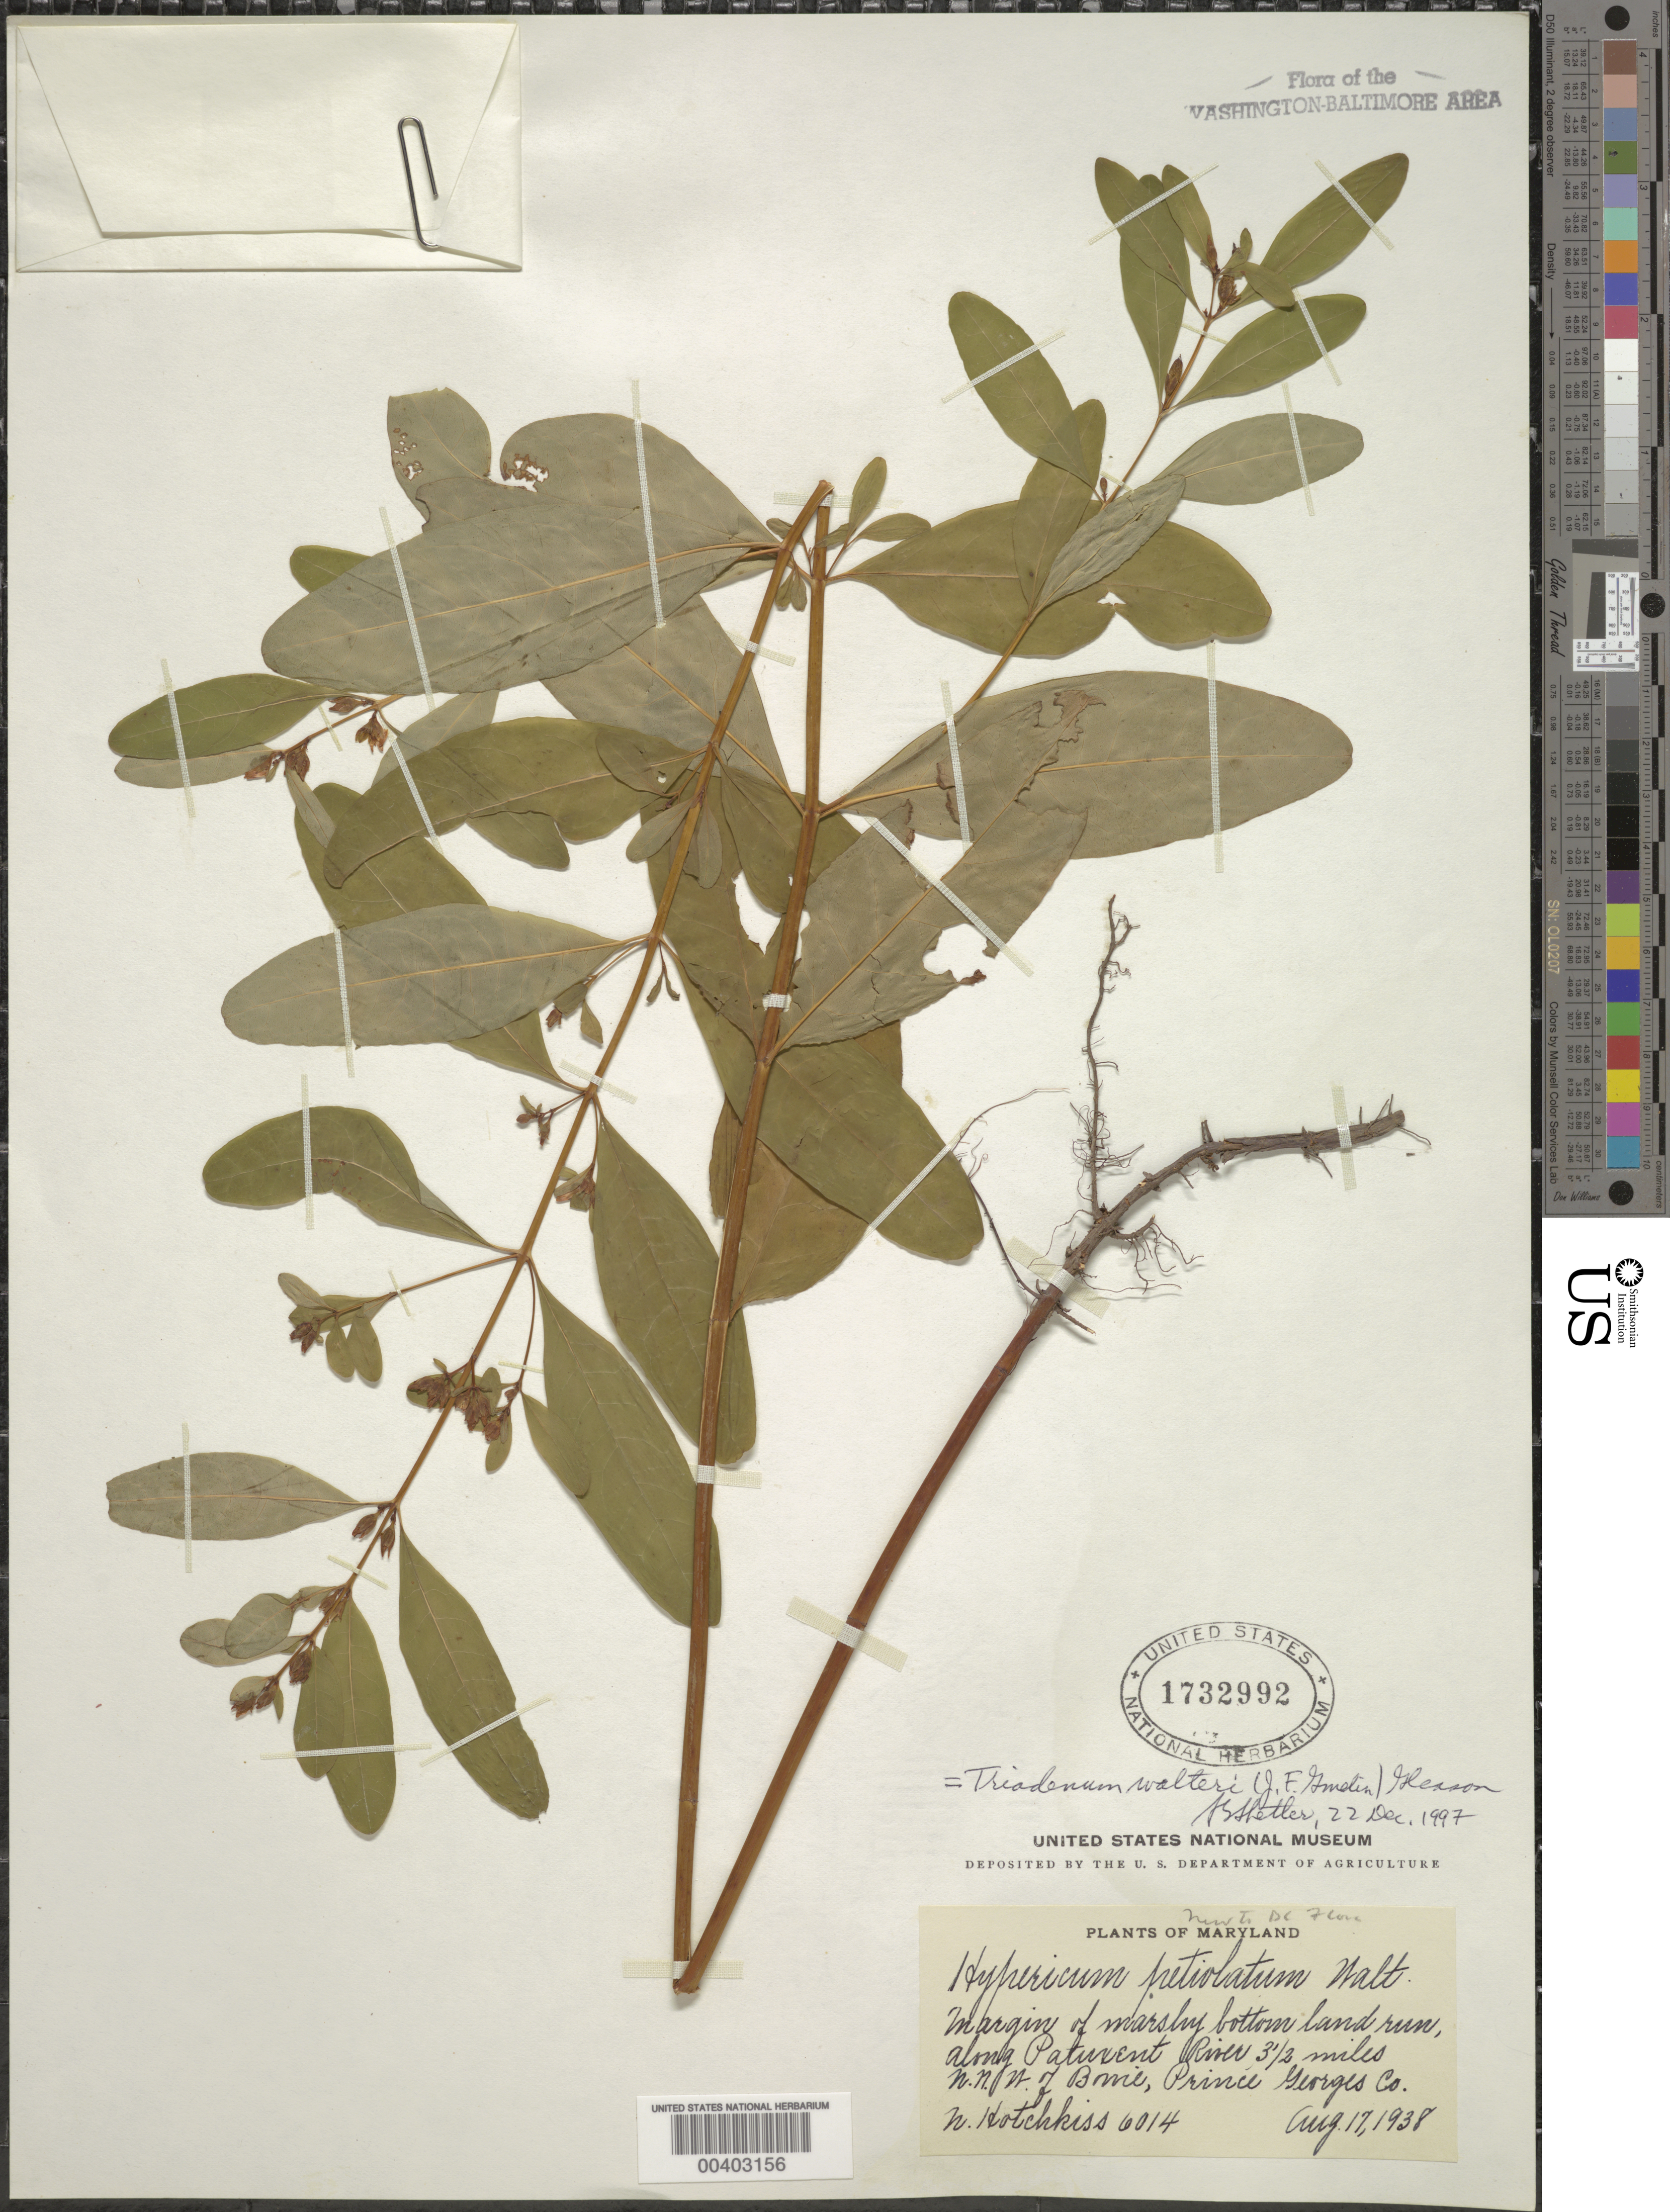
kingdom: Plantae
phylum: Tracheophyta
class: Magnoliopsida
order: Malpighiales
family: Hypericaceae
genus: Triadenum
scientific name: Triadenum walteri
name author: (J.F. Gmel.) Gleason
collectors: N. Hotchkiss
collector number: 6014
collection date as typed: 17 Aug 1938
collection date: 1938-08-17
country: United States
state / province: Maryland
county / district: Prince George's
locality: Patuxent River, NNW of Bowie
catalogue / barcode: US 1732992